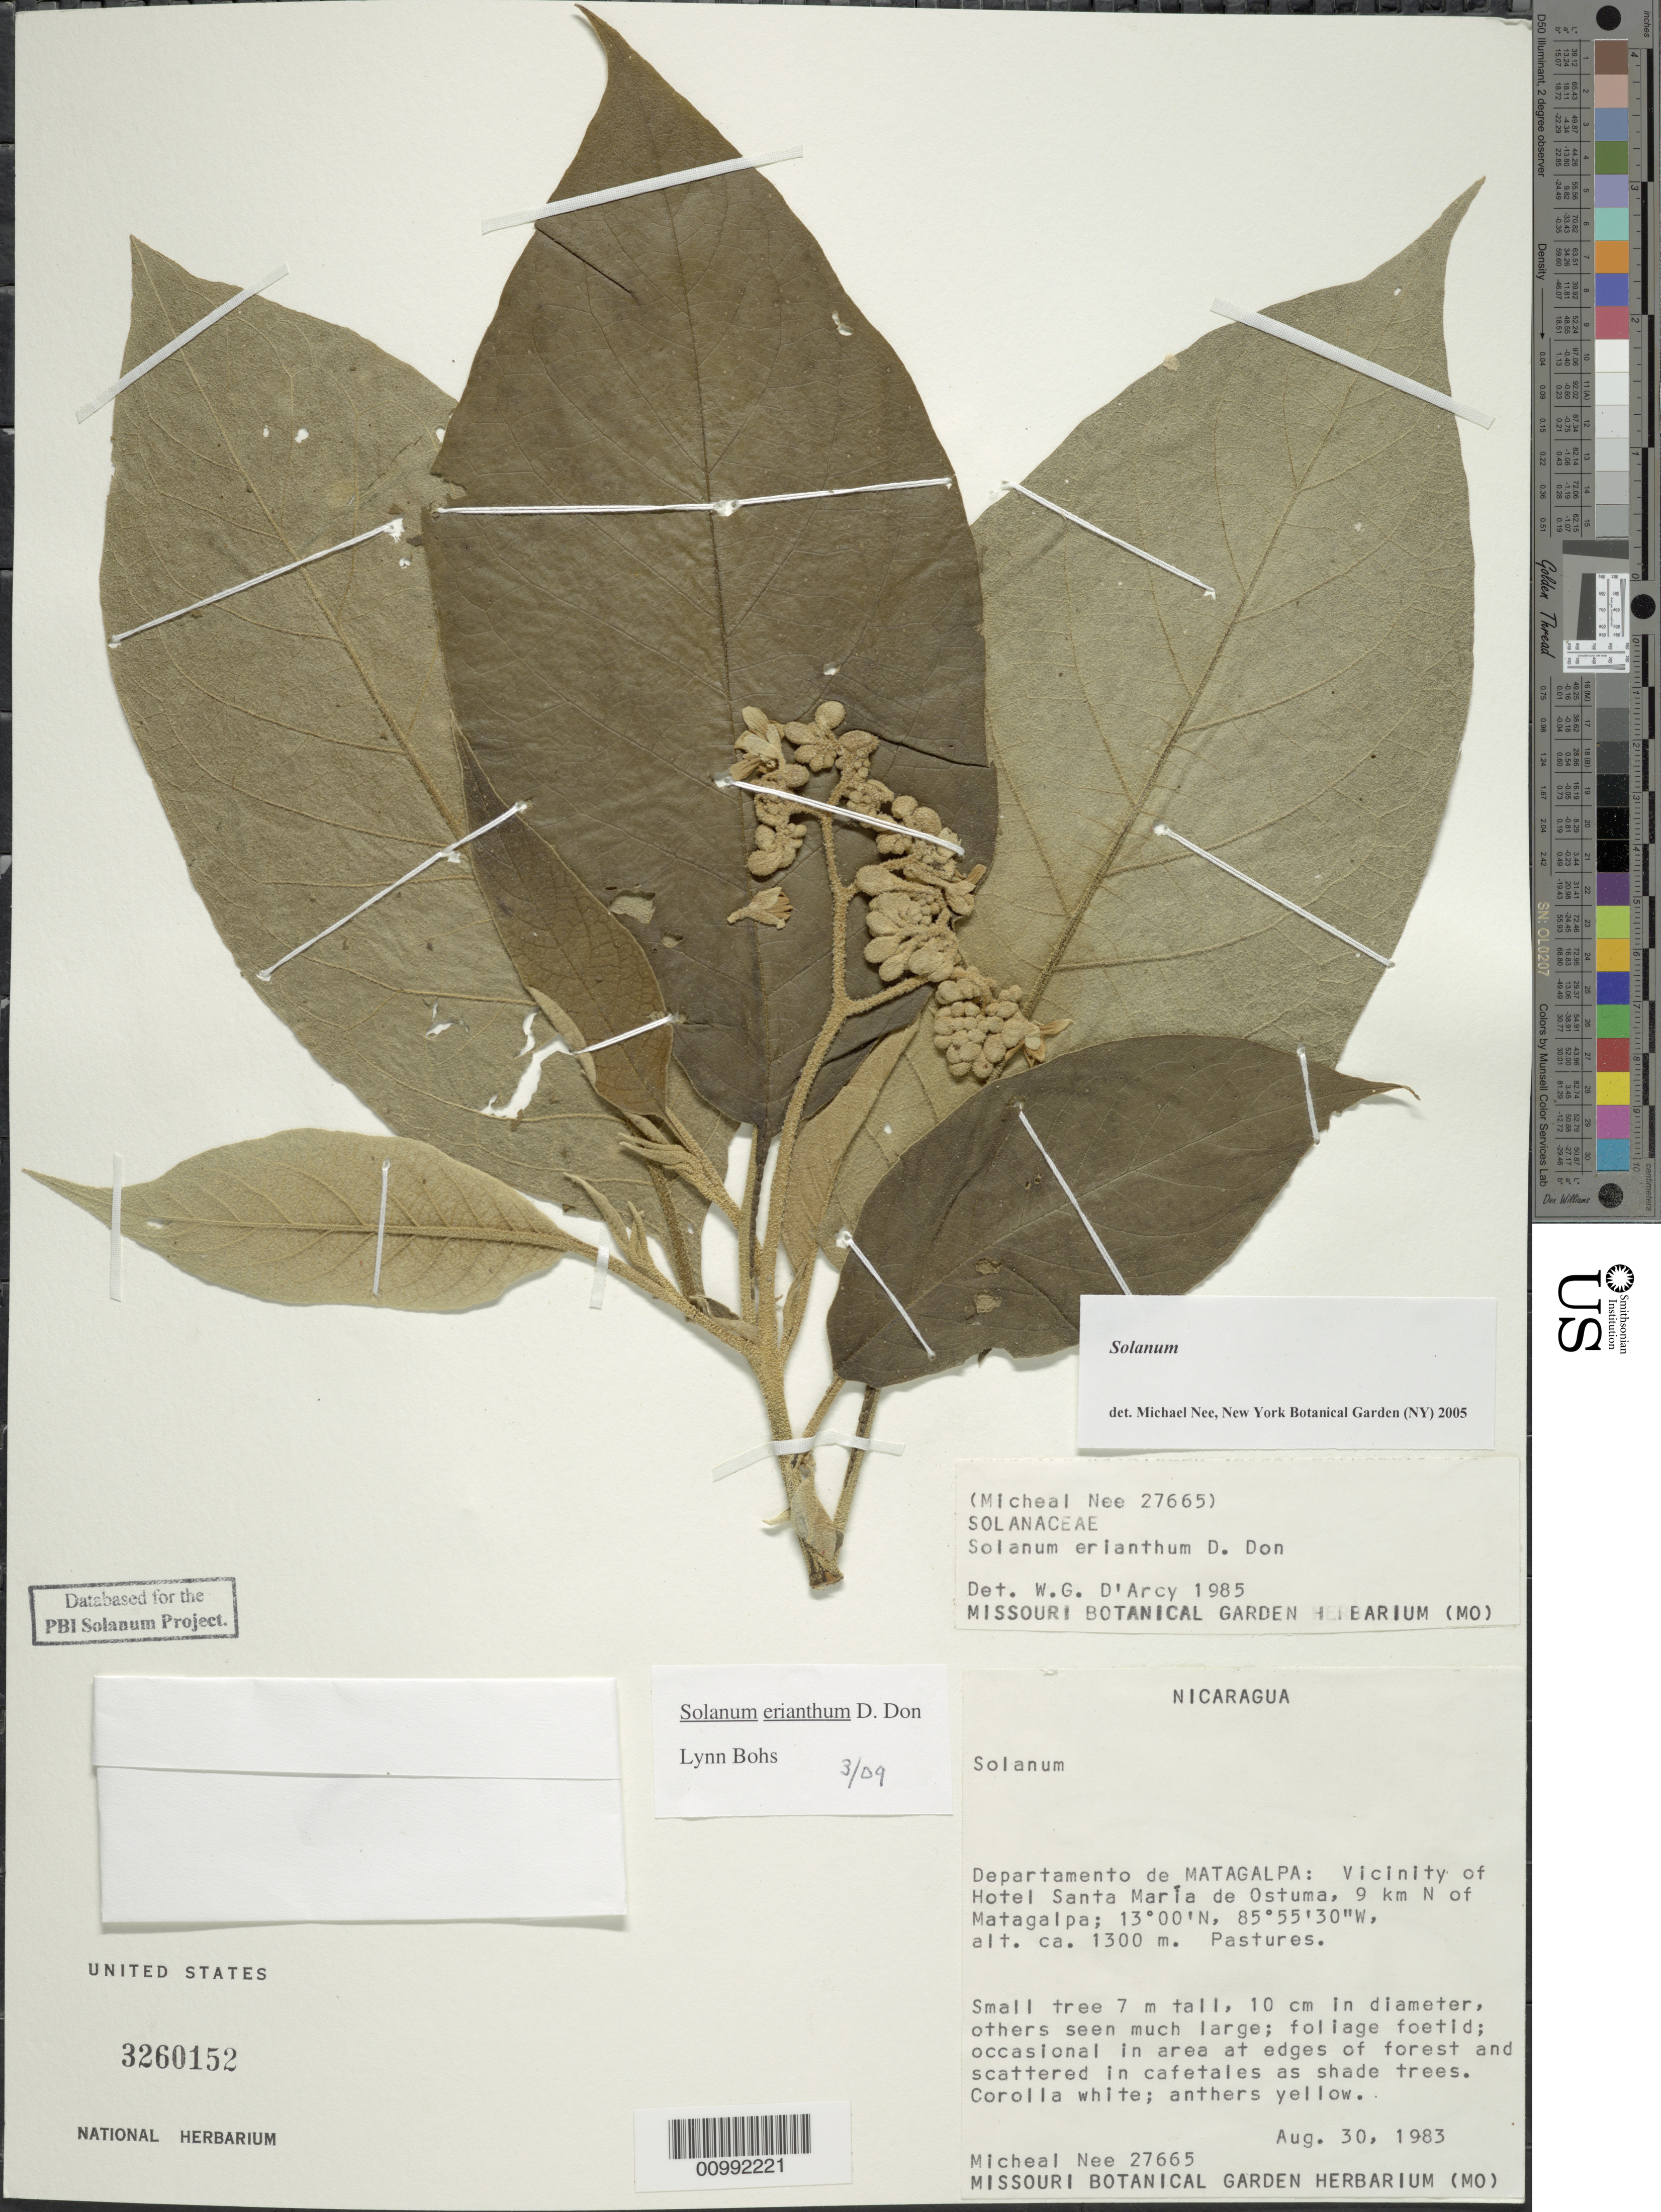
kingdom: Plantae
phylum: Tracheophyta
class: Magnoliopsida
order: Solanales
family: Solanaceae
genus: Solanum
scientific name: Solanum erianthum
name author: D. Don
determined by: Bohs, L. A.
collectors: M. Nee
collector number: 27665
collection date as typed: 30 Aug 1983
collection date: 1983-08-30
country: Nicaragua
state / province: Matagalpa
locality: Vicinity of Hotel Santa María de Ostuma, 9 km N of Matagalpa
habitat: Pastures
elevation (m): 1300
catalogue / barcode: US 3260152